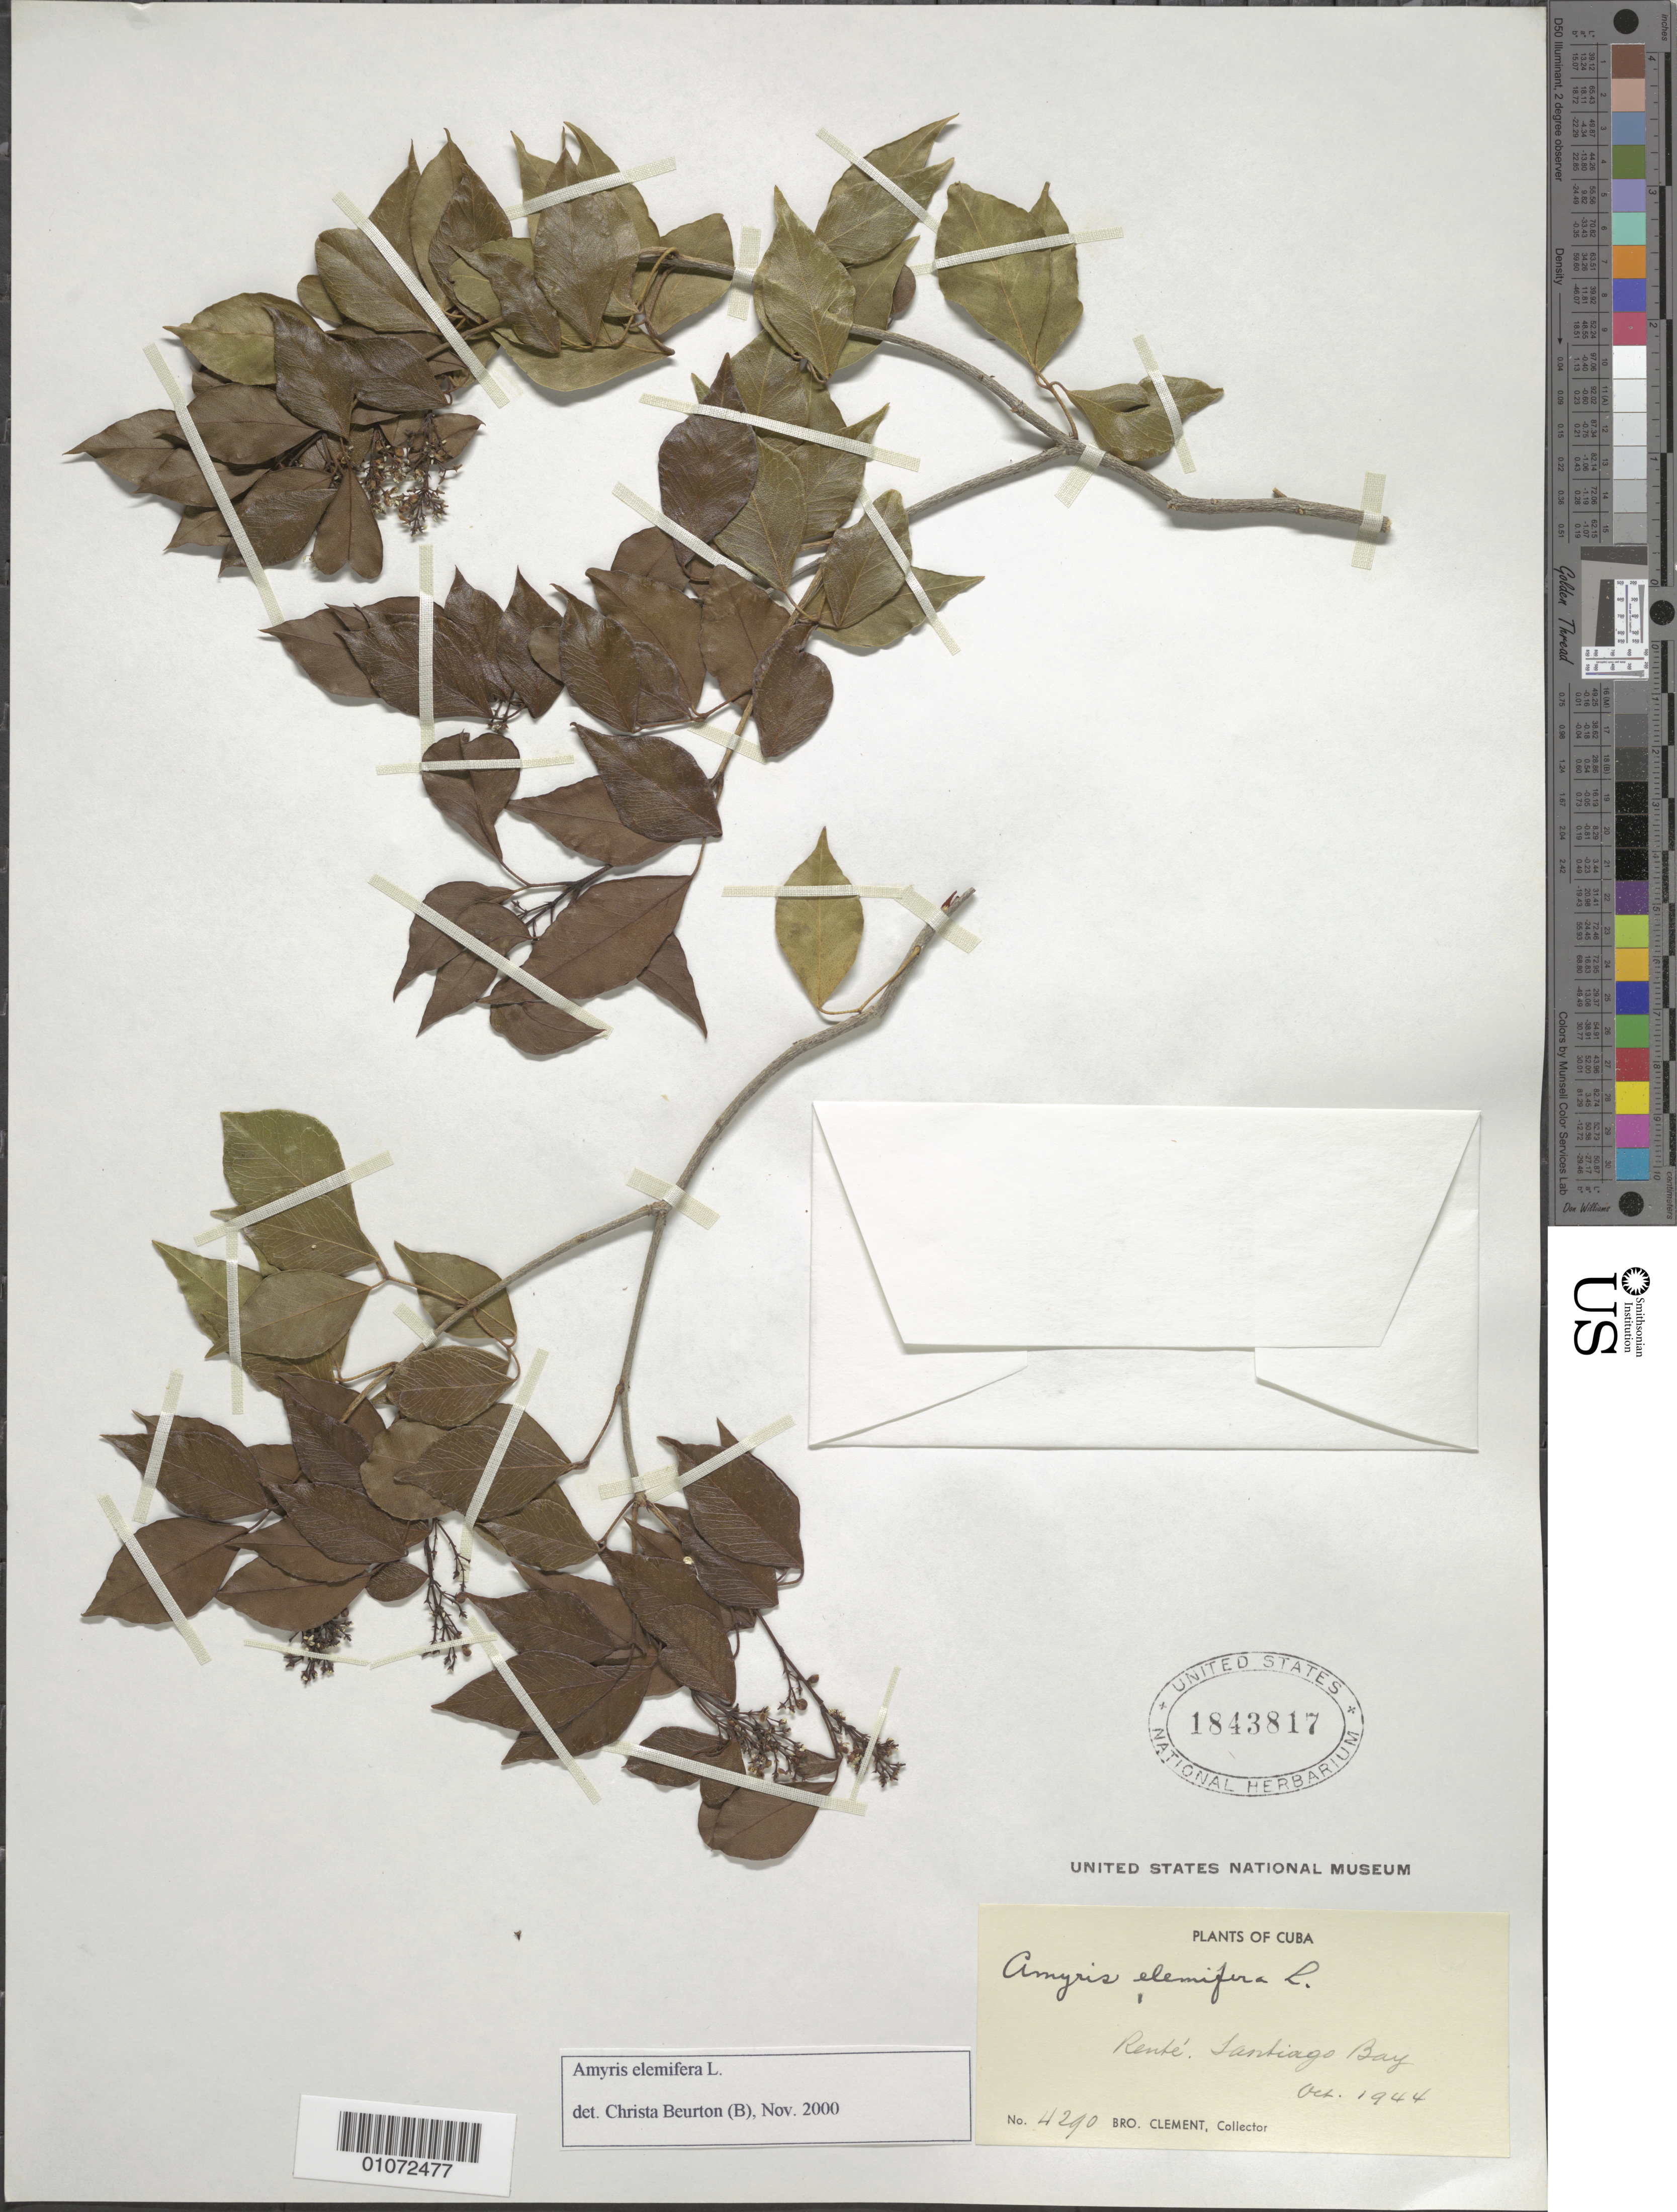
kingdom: Plantae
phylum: Tracheophyta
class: Magnoliopsida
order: Sapindales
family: Rutaceae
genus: Amyris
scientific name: Amyris elemifera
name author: L.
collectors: B. Clement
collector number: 4290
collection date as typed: Oct 1944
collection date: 1944-10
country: Cuba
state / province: Santiago de Cuba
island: Cuba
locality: Rente, Santiago Bay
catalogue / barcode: US 1843817